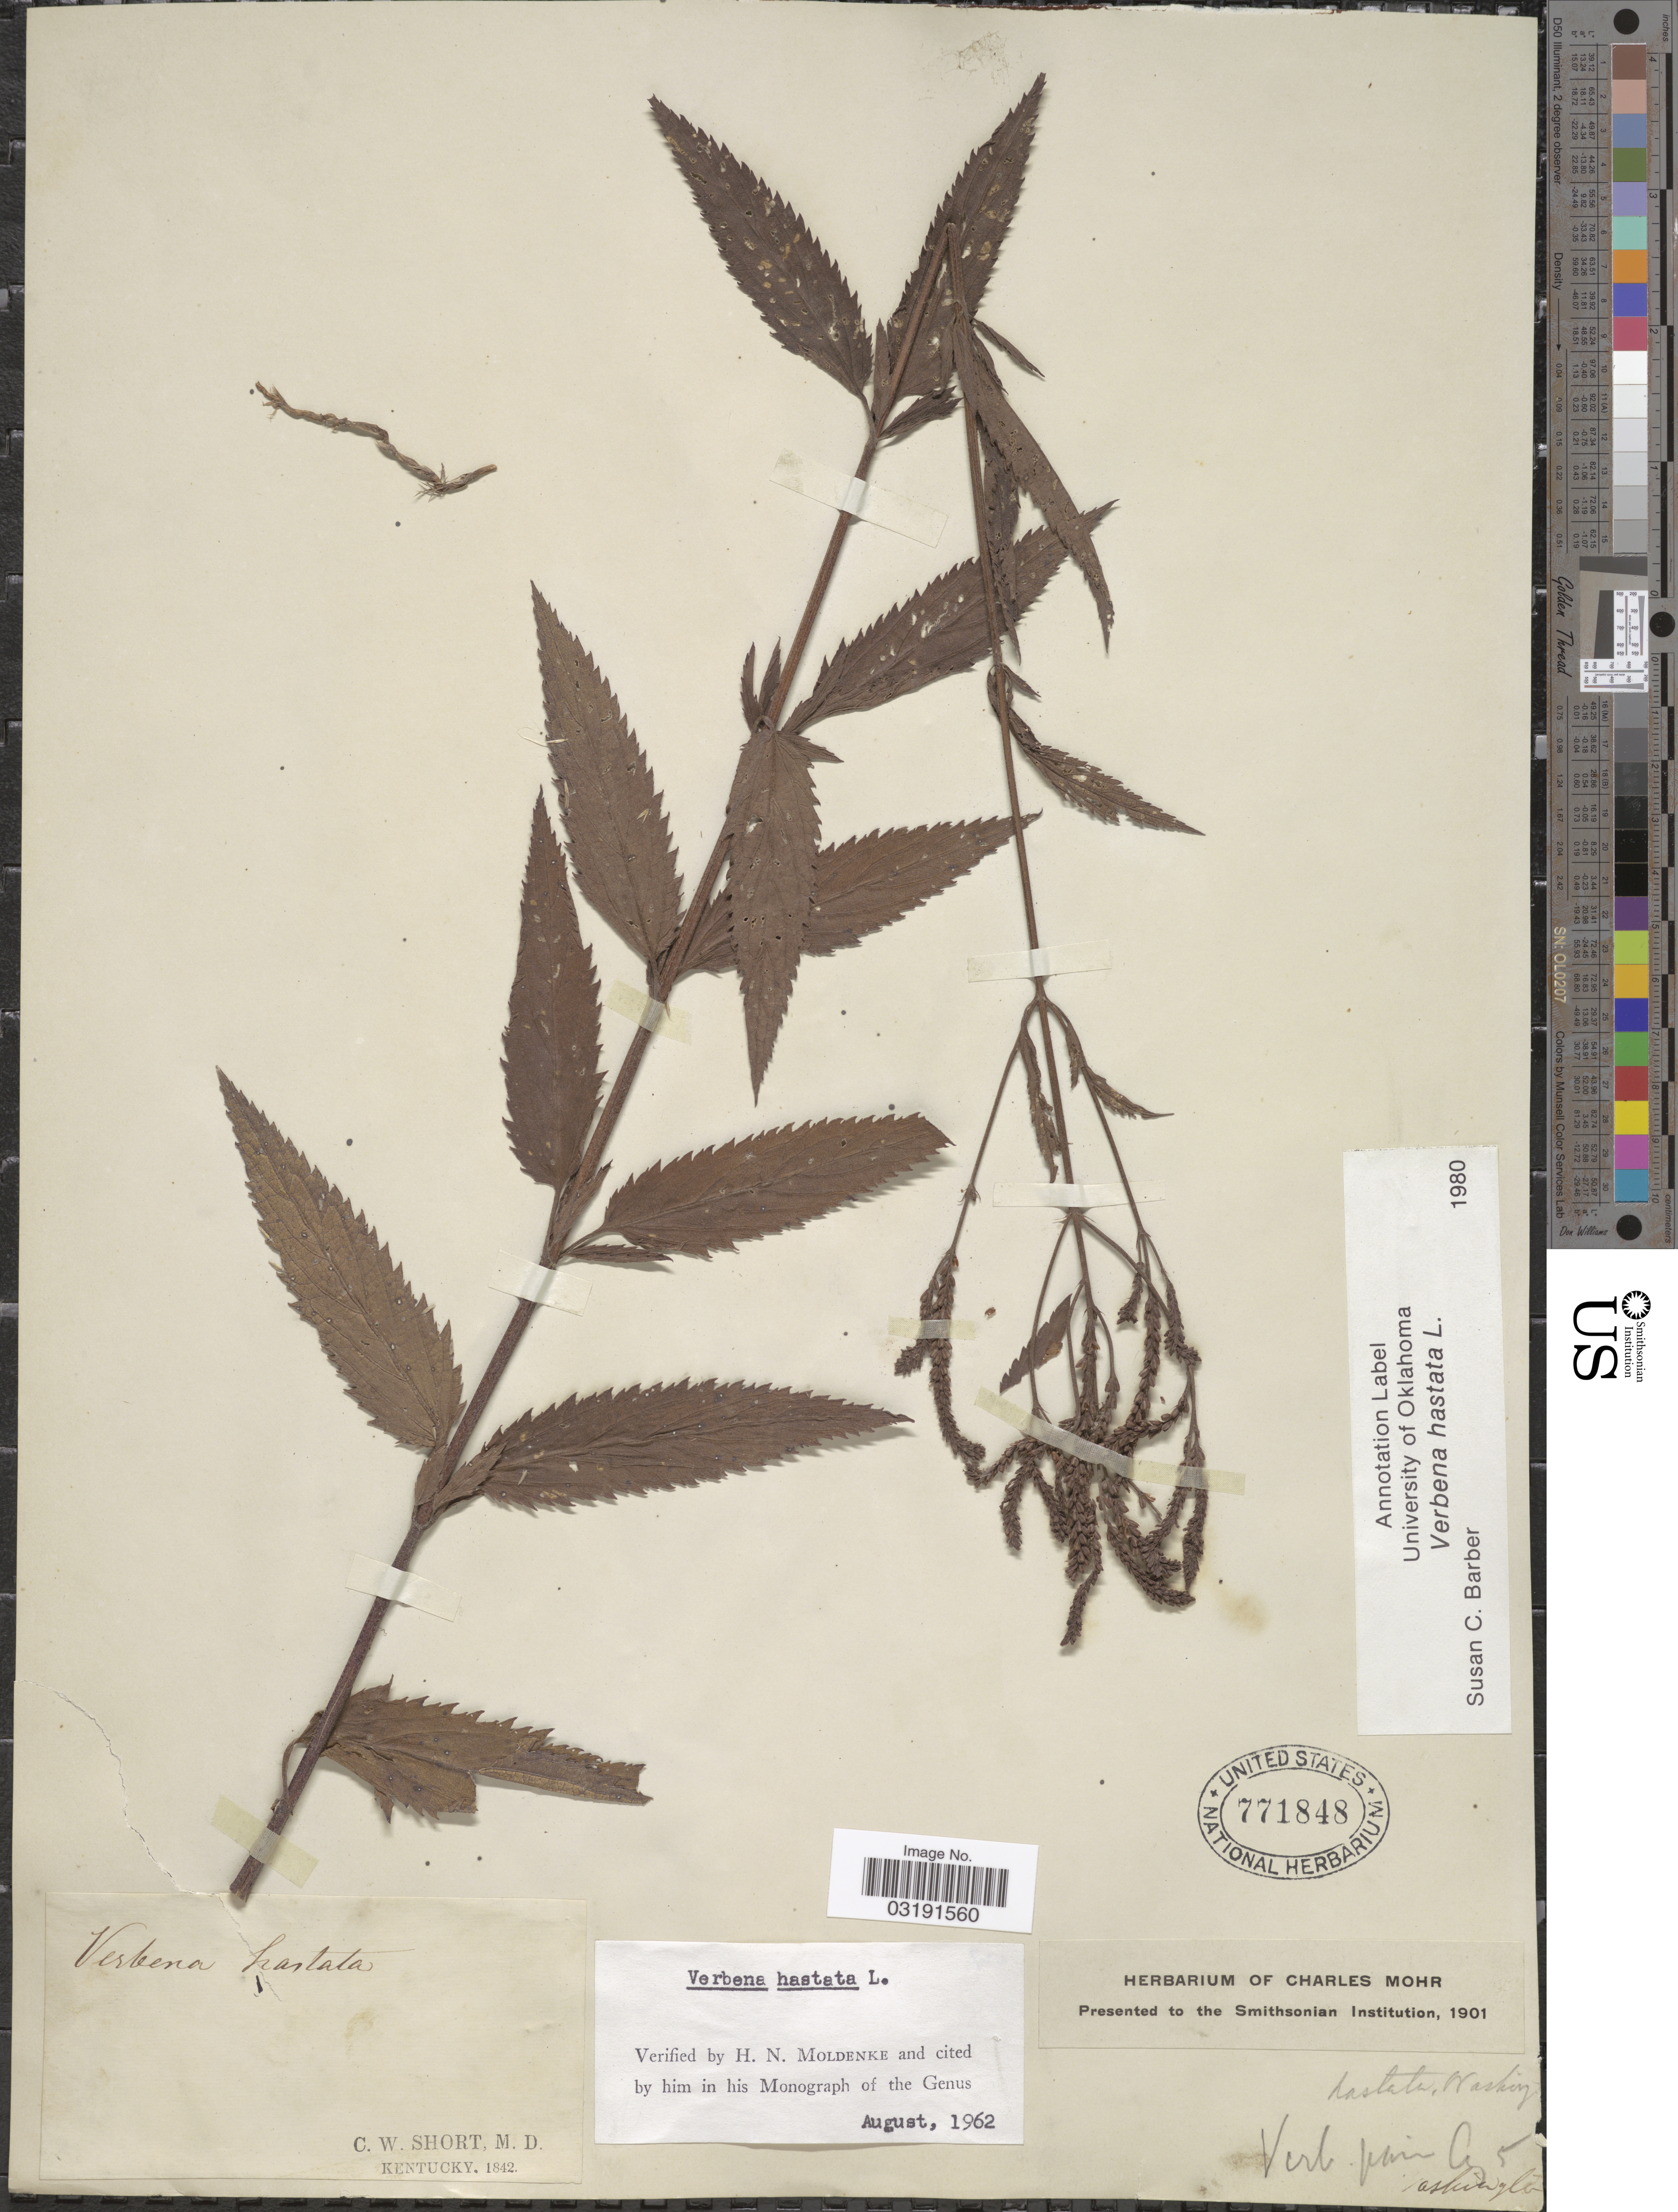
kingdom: Plantae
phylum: Tracheophyta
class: Magnoliopsida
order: Lamiales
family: Verbenaceae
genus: Verbena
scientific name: Verbena hastata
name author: L.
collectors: C. W. Short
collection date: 1842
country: United States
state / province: Kentucky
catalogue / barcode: US 771848